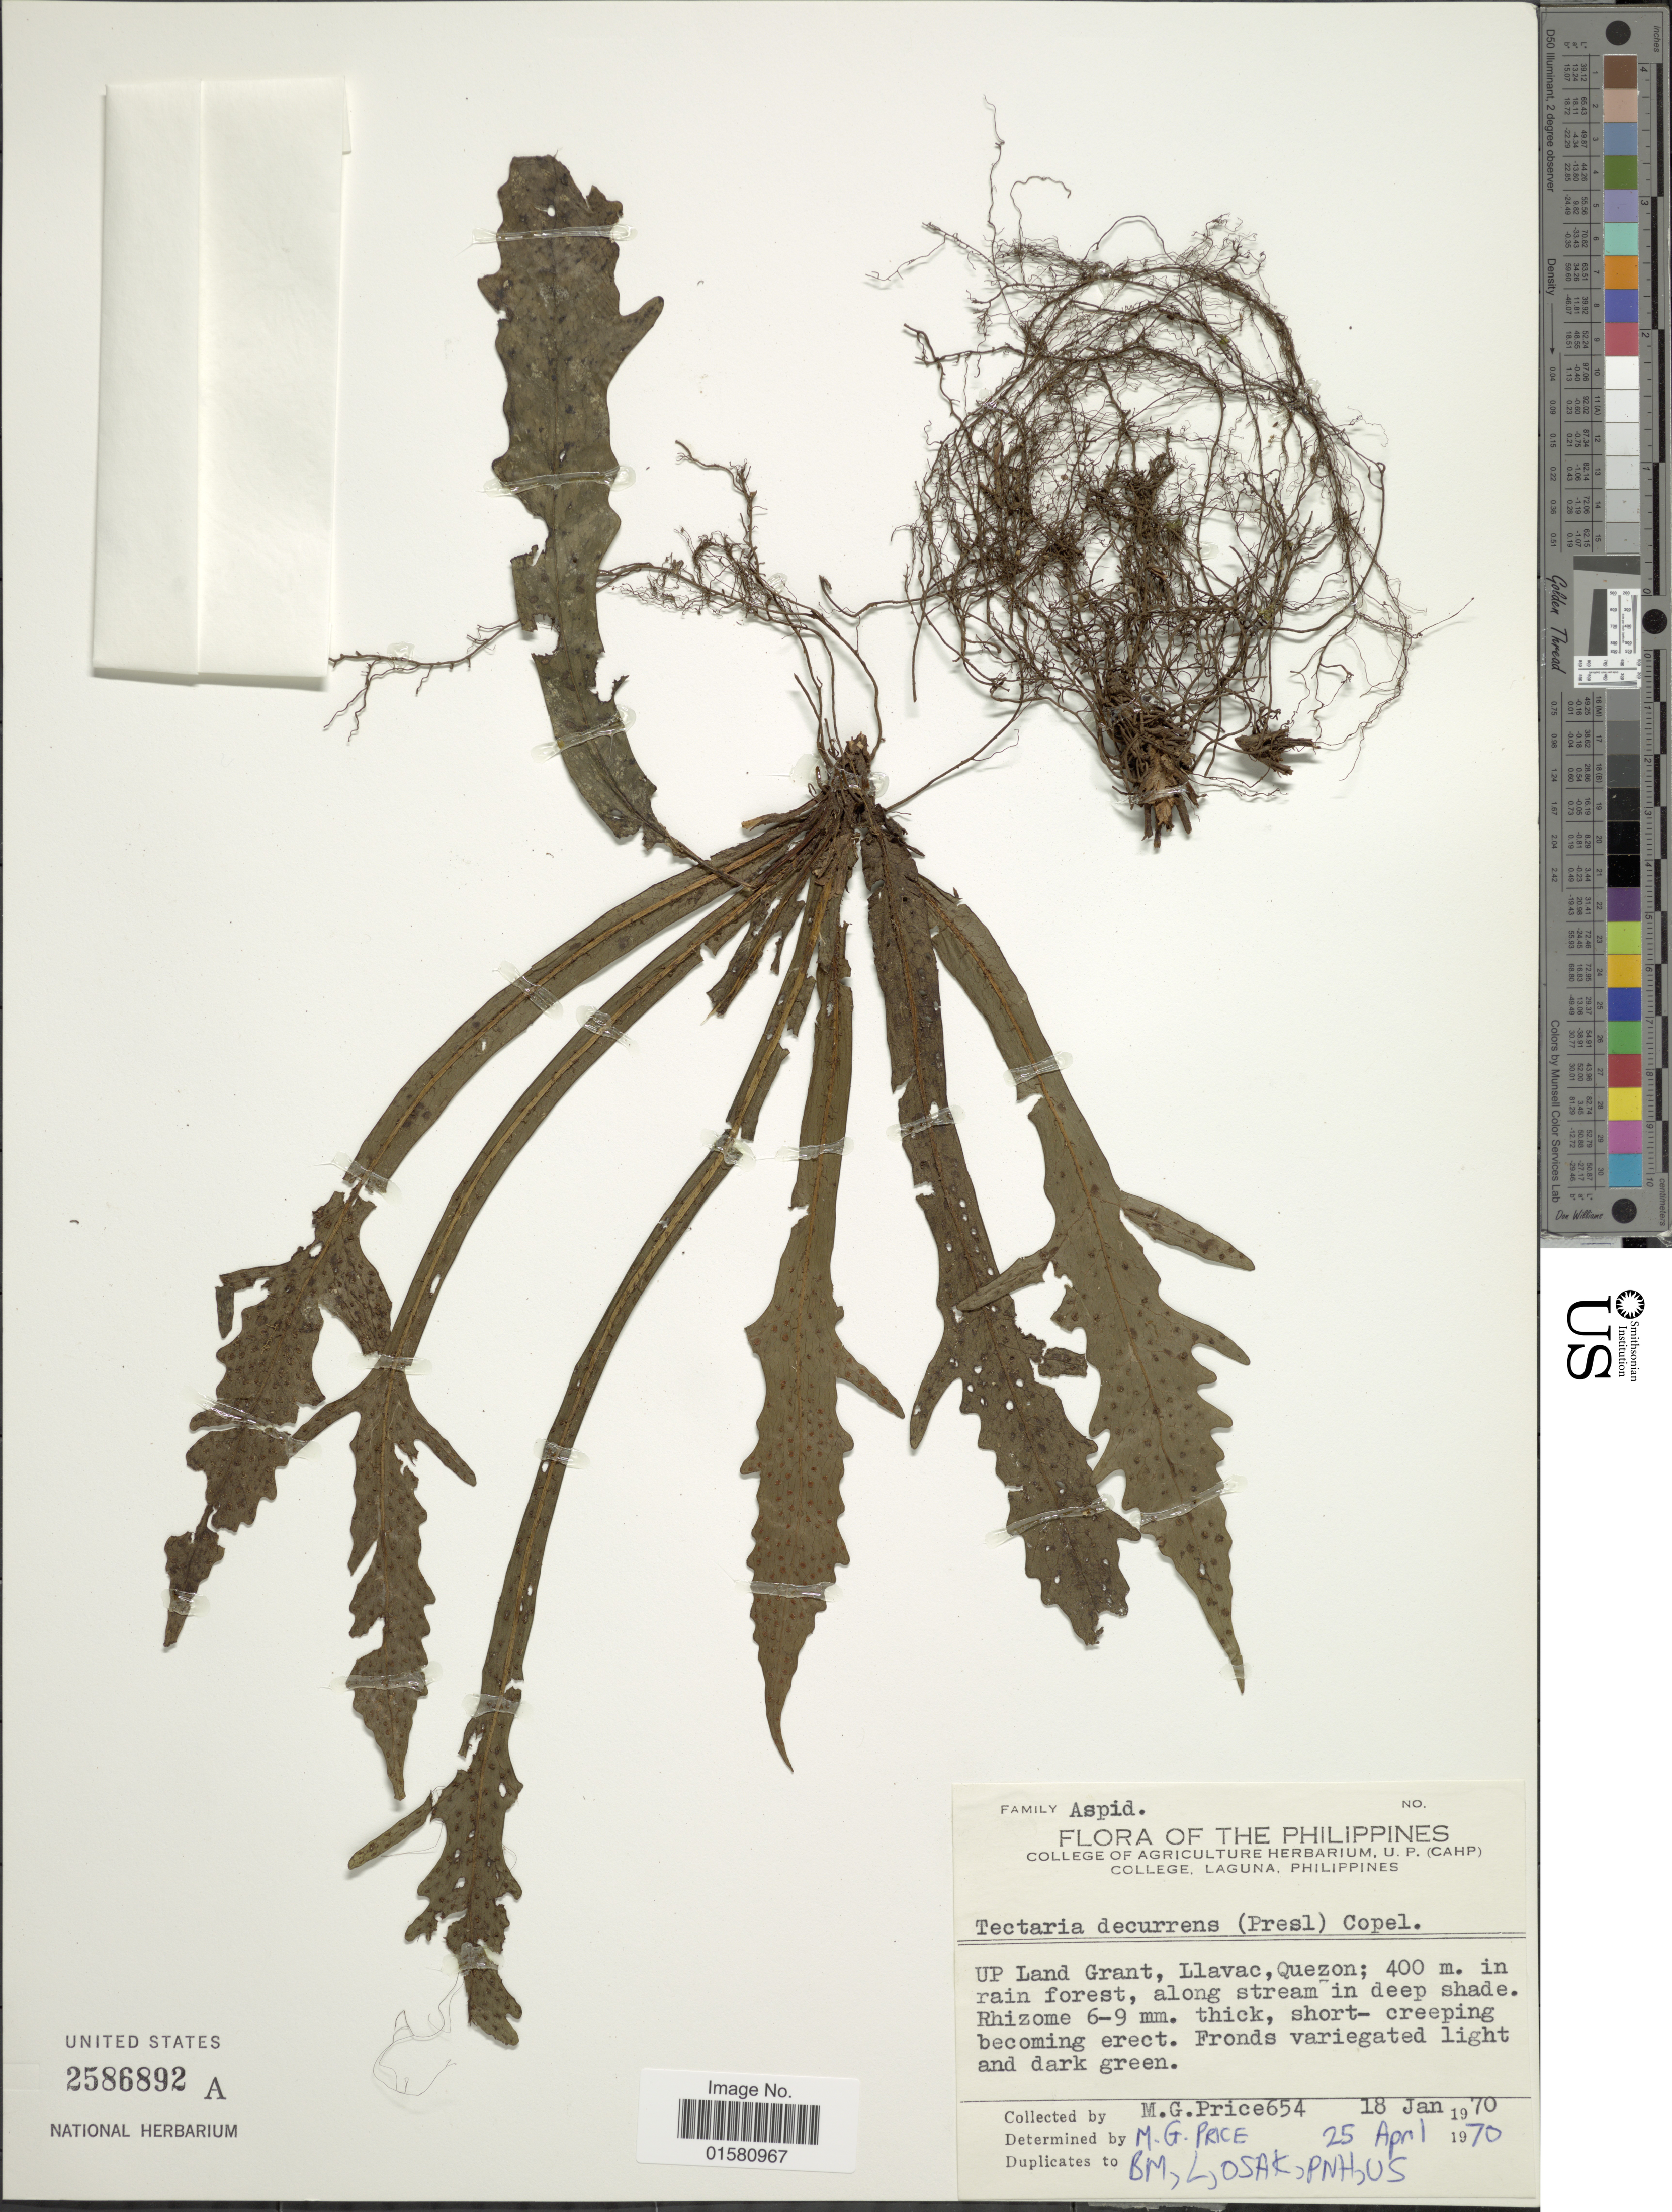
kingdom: Plantae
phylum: Tracheophyta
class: Polypodiopsida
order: Polypodiales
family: Tectariaceae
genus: Tectaria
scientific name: Tectaria decurrens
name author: (Presel.) Copel. in Elmer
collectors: M. G. Price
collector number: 654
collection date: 1970-01-18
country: Philippines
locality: Up land Grant, Llavac, Quezon, in rain forest, along stream in deep shade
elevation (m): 400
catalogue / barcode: US 2586892A